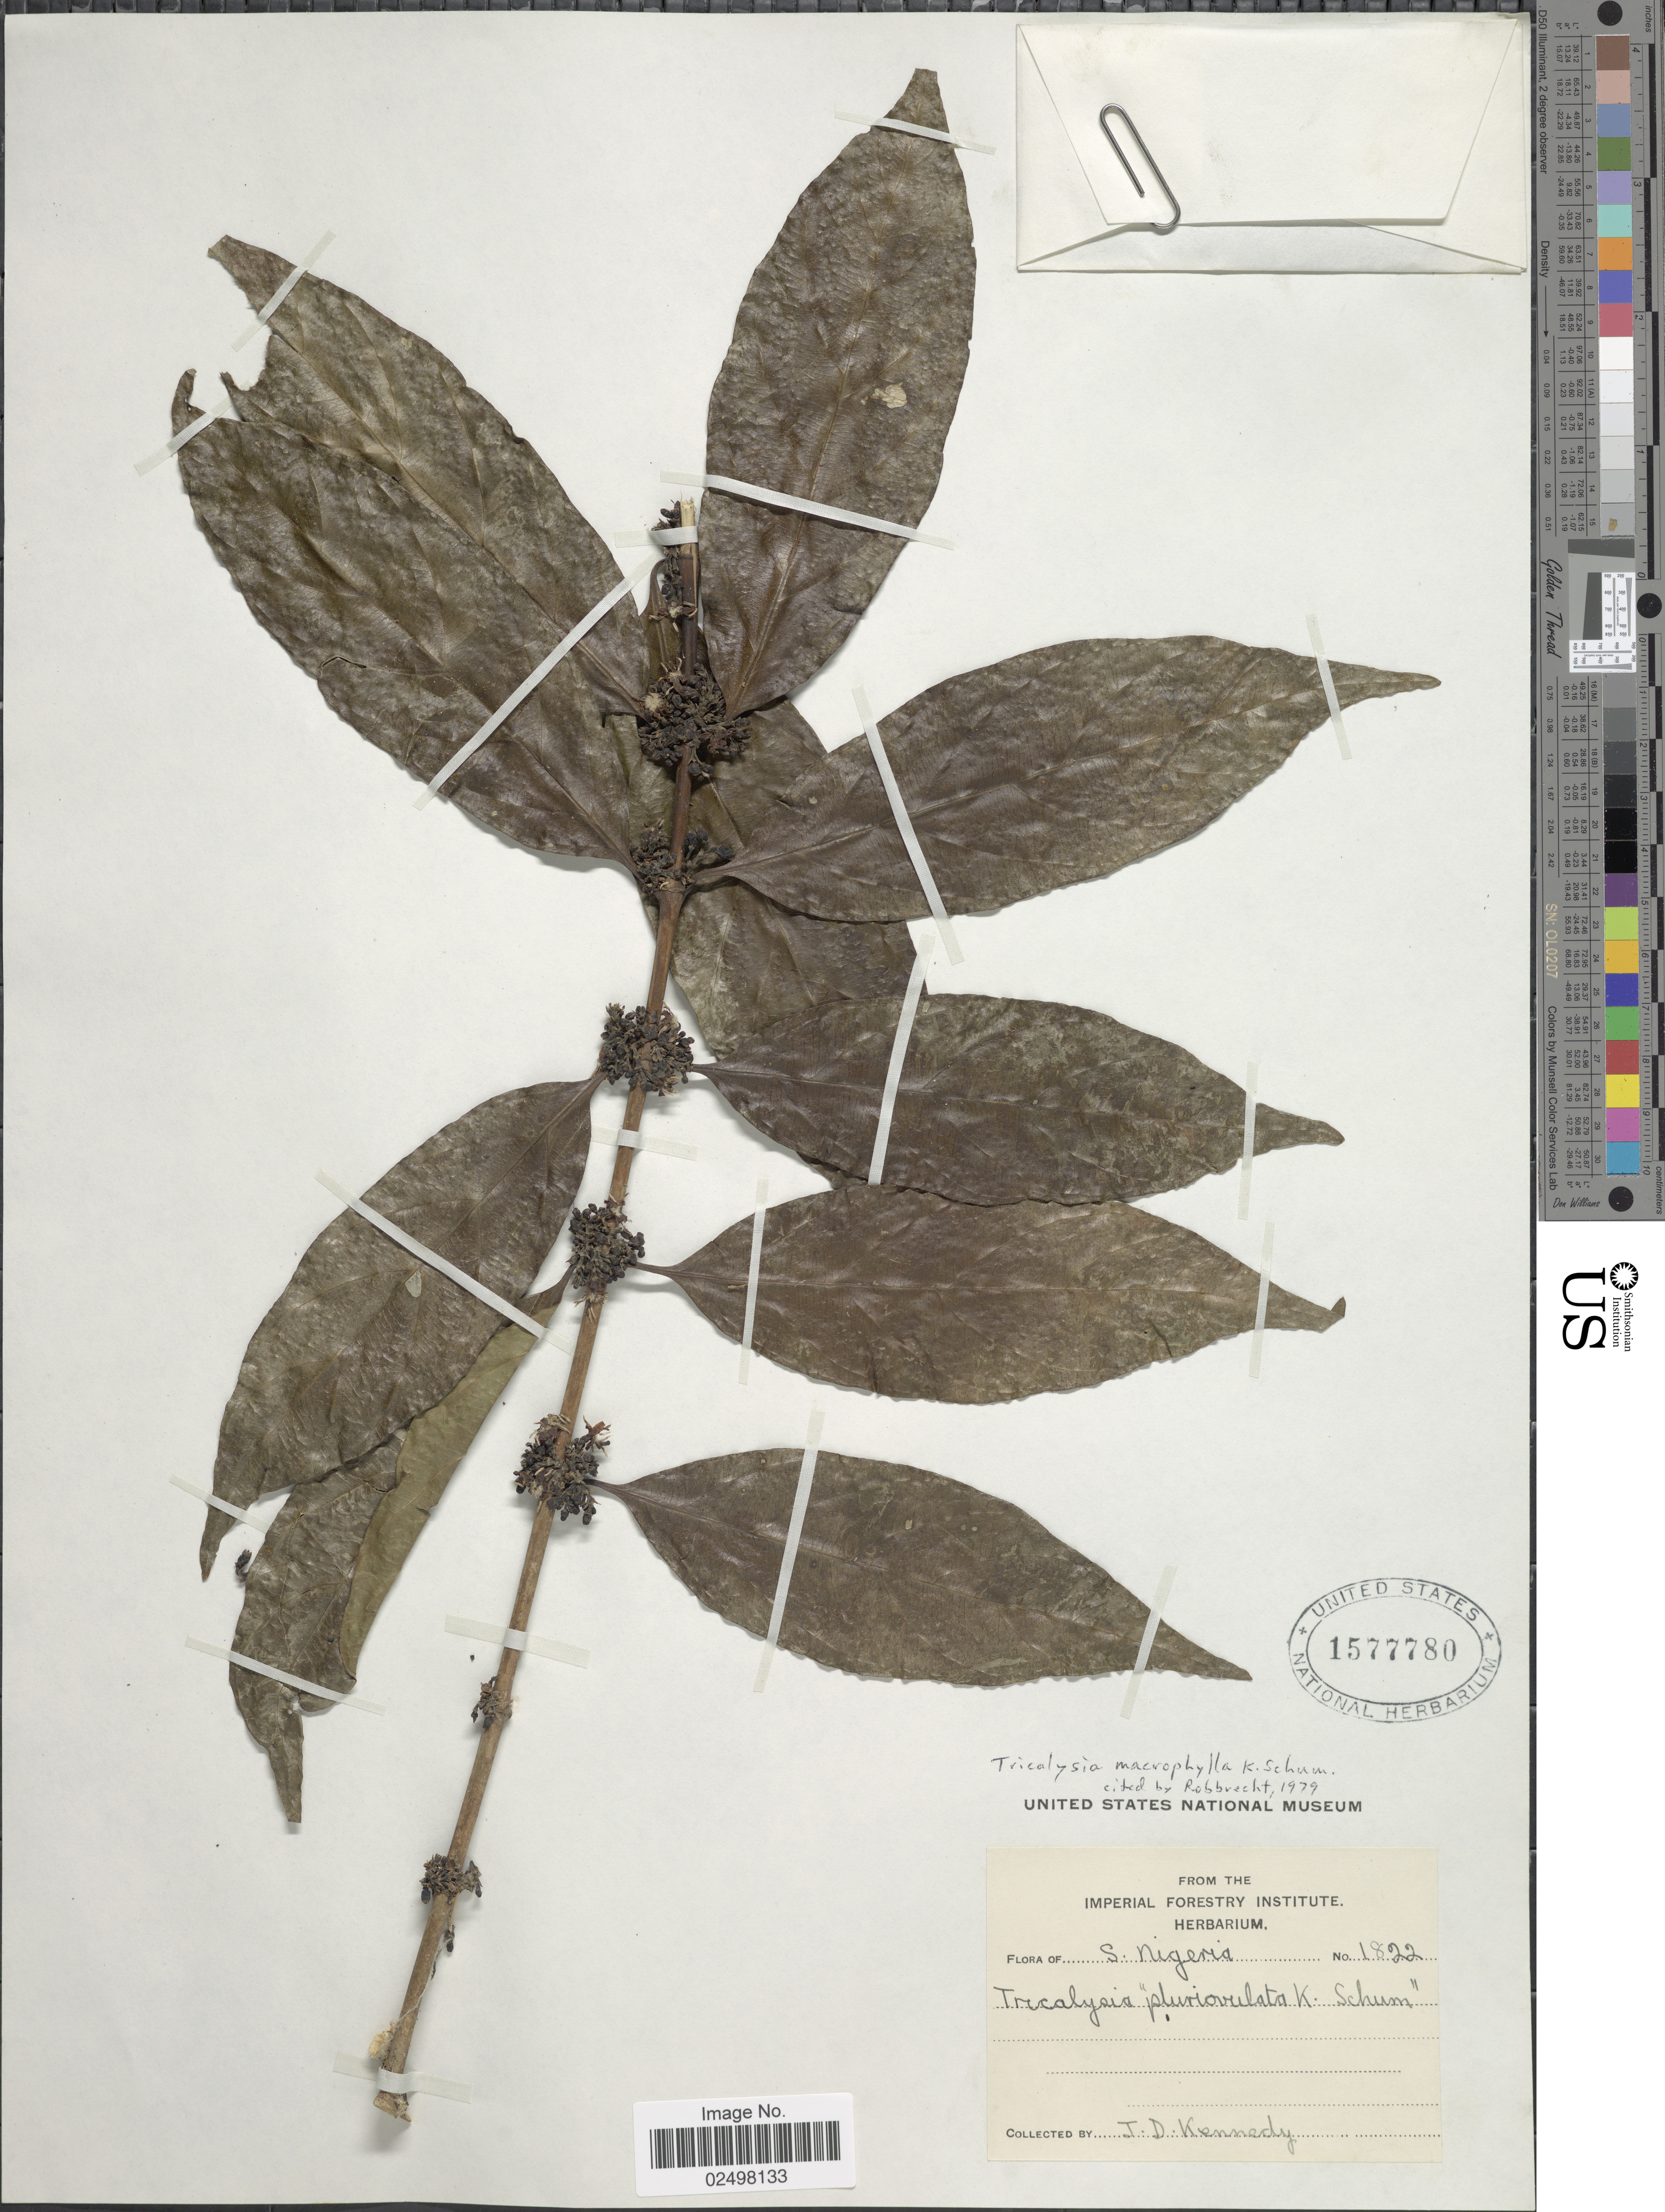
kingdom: Plantae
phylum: Tracheophyta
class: Magnoliopsida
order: Gentianales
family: Rubiaceae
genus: Tricalysia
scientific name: Tricalysia macrophylla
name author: K. Schum.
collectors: J. D. Kennedy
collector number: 1822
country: Nigeria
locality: S. Nigeria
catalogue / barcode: US 1577780